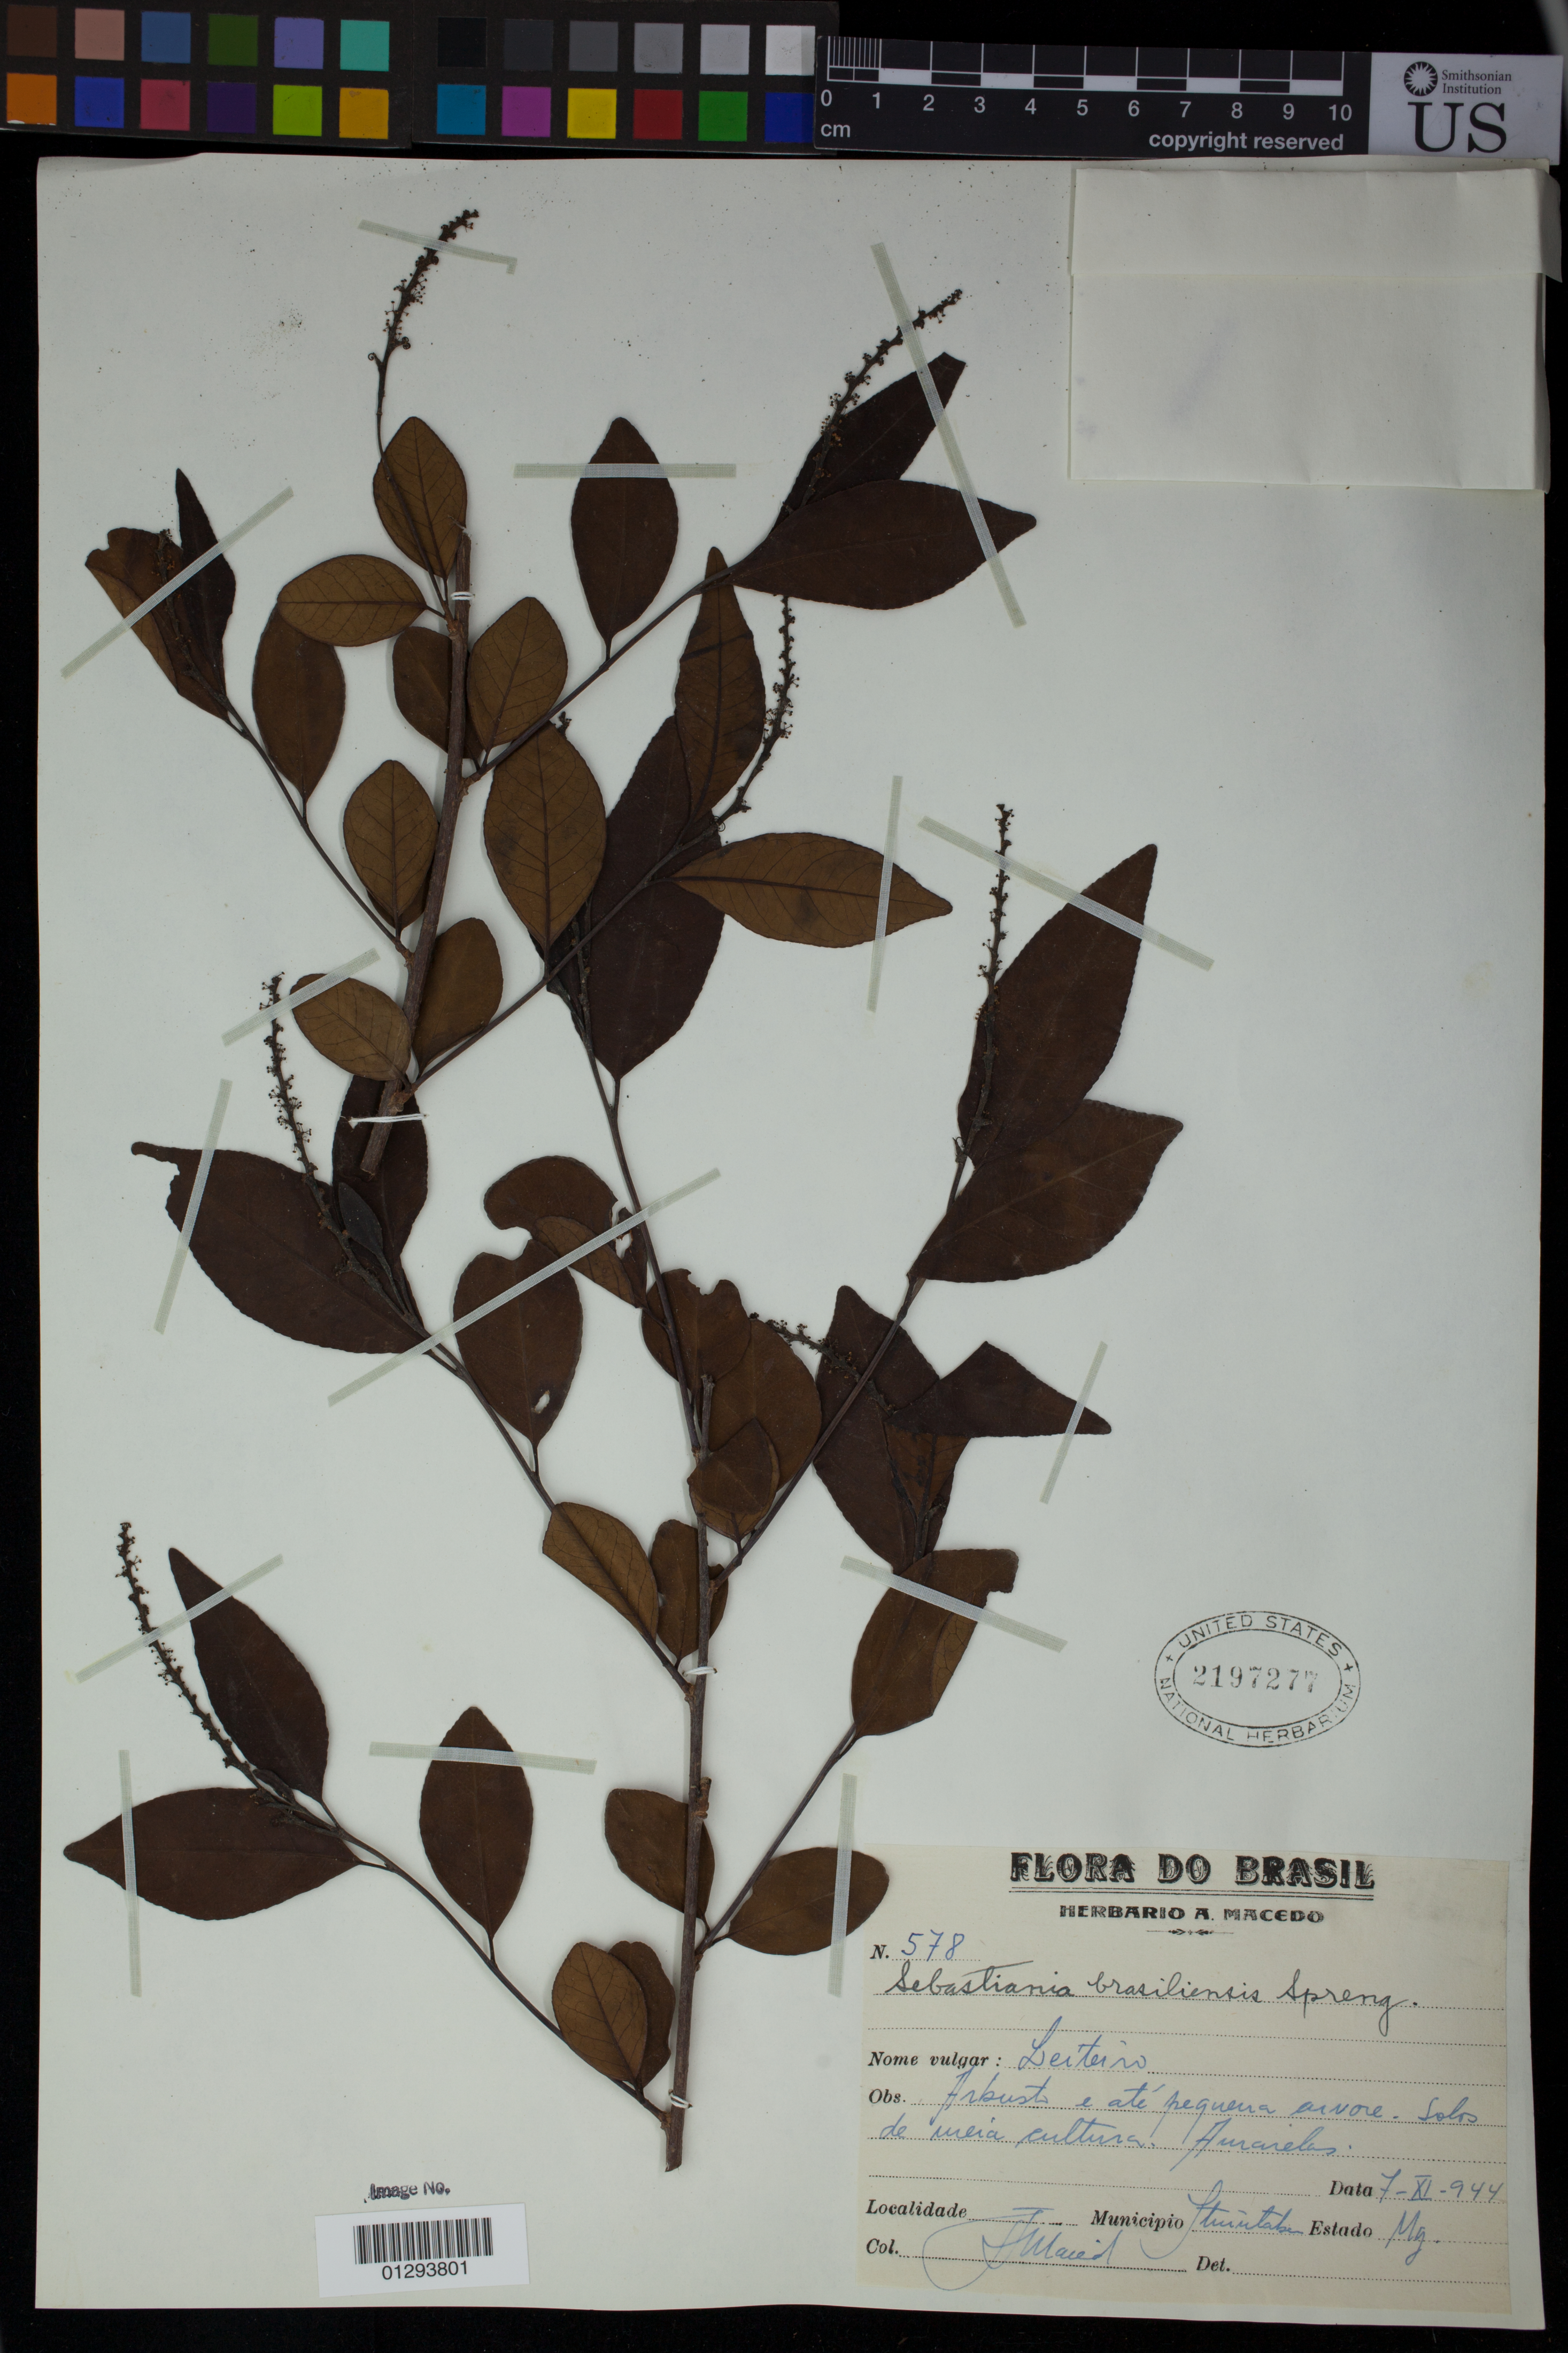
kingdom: Plantae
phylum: Tracheophyta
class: Magnoliopsida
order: Malpighiales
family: Euphorbiaceae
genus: Sebastiania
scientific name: Sebastiania brasiliensis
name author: Spreng.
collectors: A. Macedo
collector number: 578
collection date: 1944-11-07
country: Brazil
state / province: Minas Gerais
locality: Ituiutaba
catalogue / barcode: US 2197277